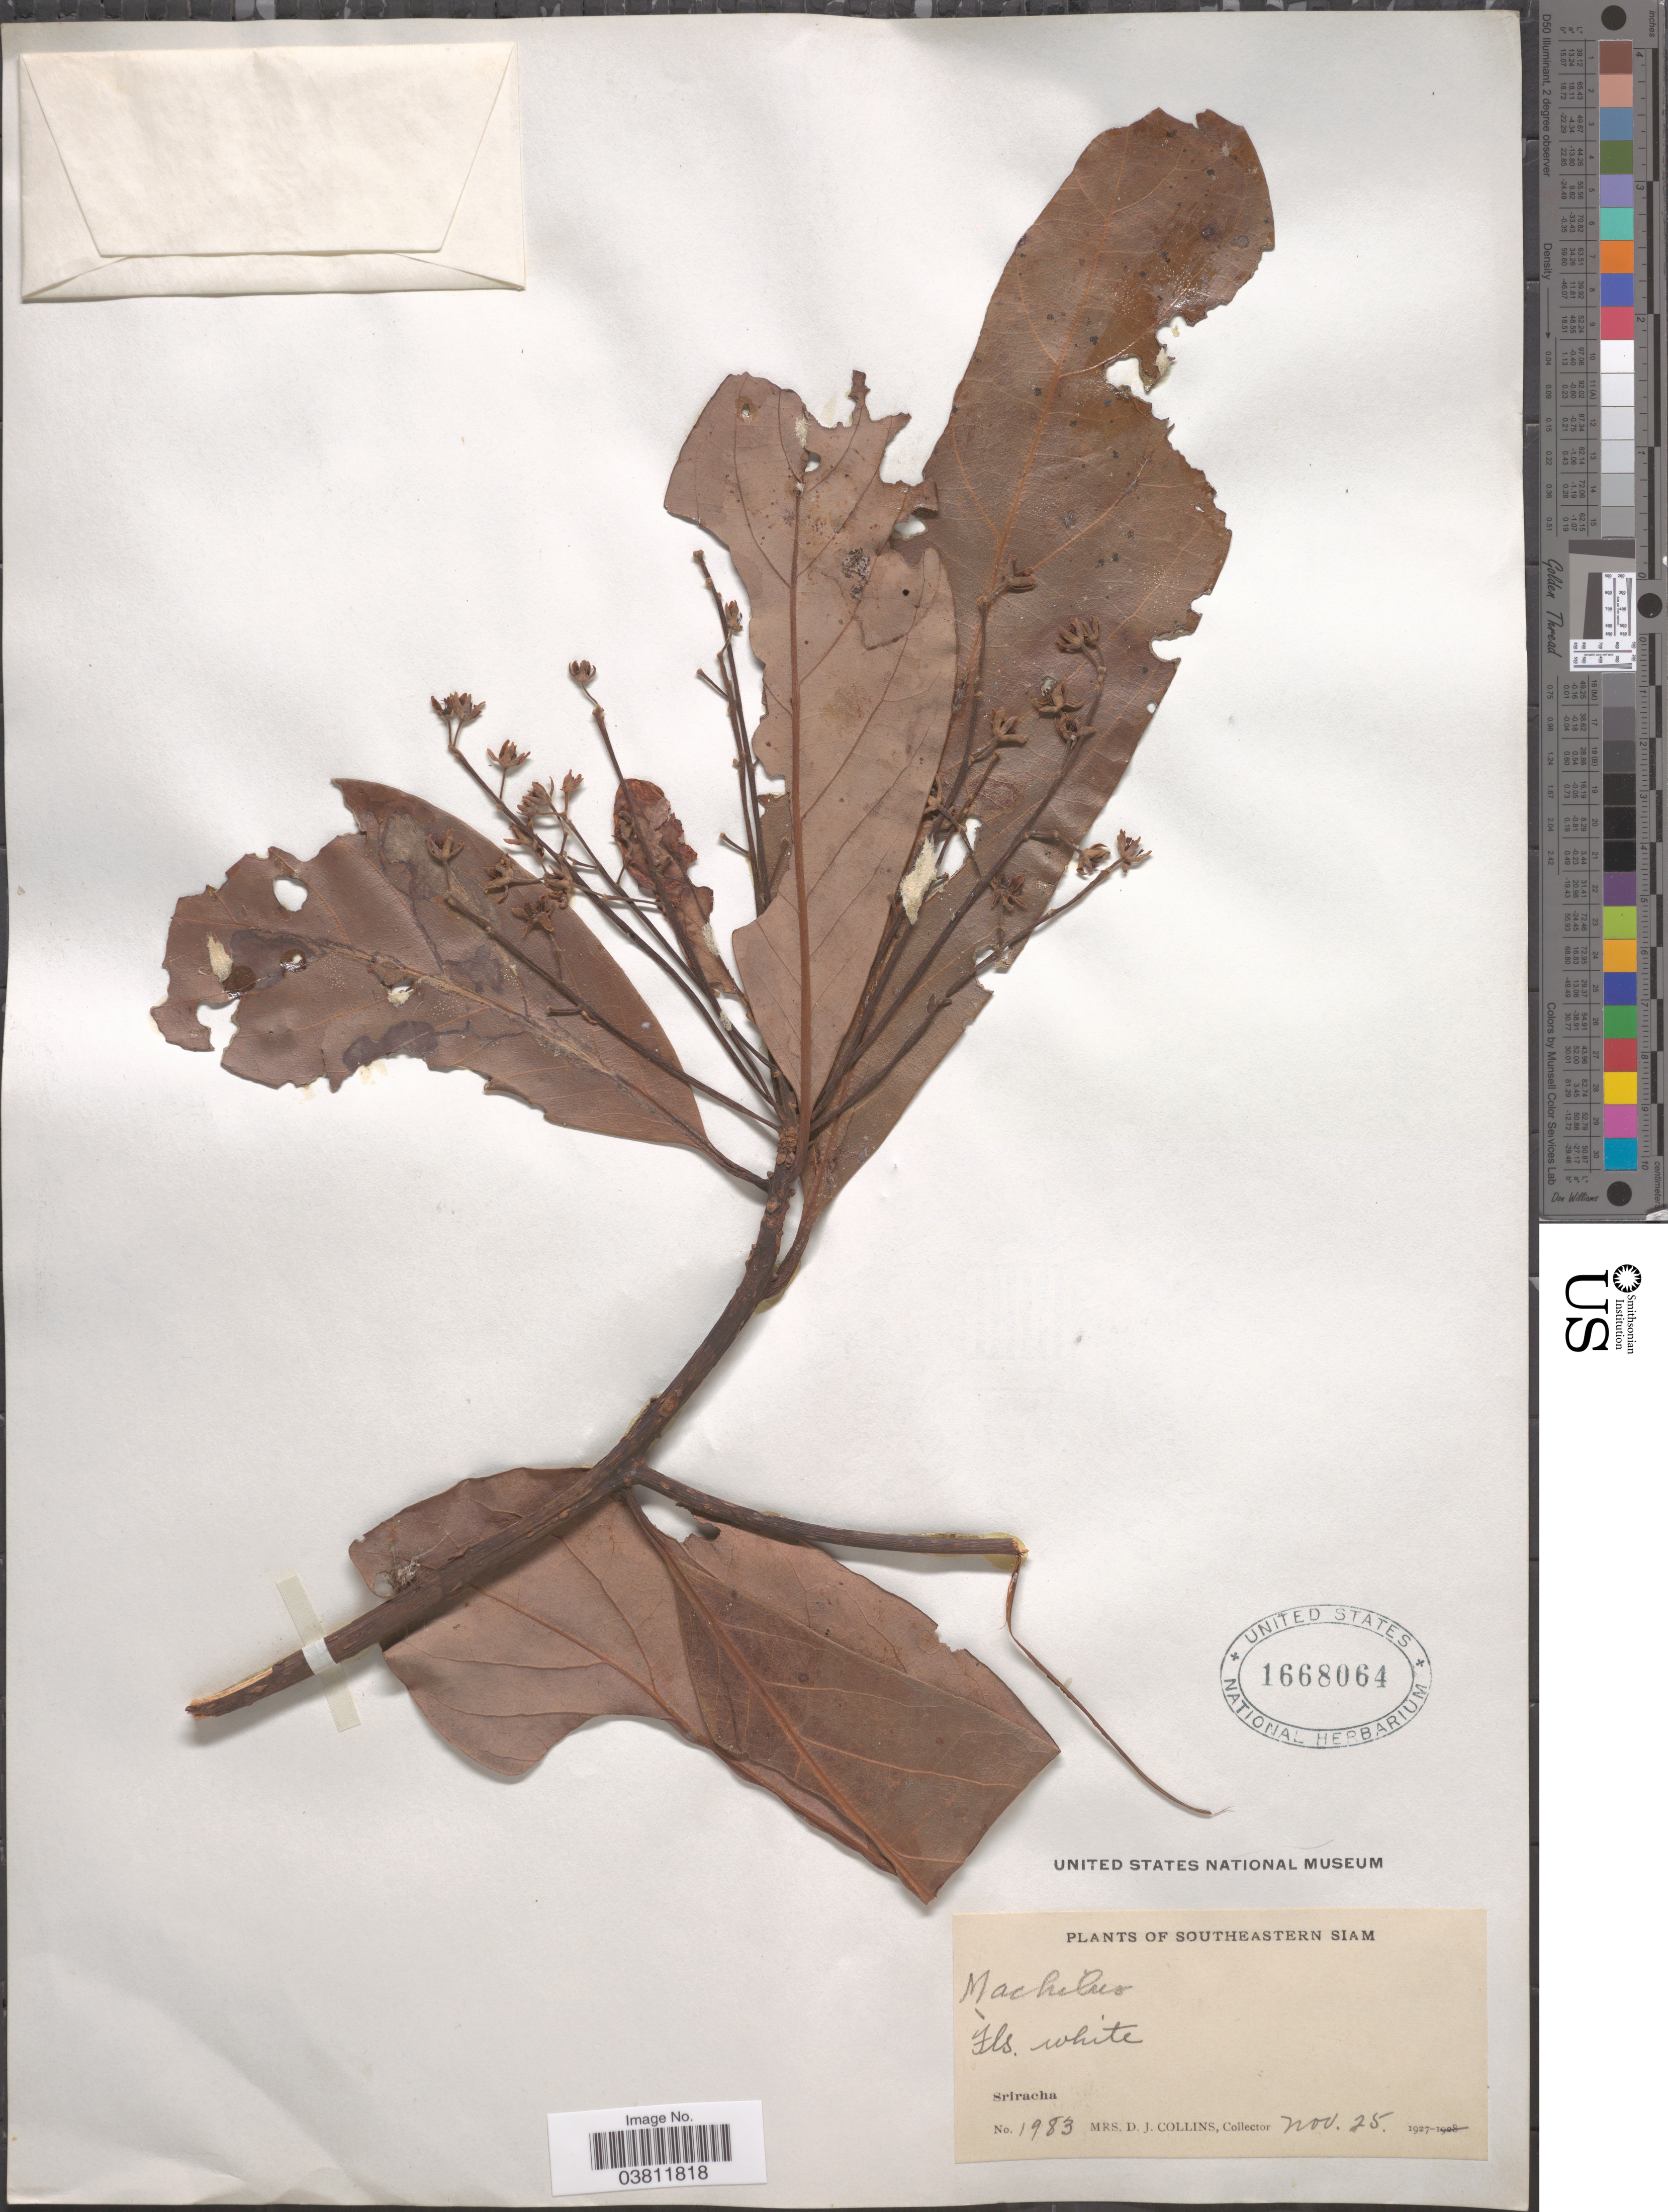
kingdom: Plantae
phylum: Tracheophyta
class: Magnoliopsida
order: Laurales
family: Lauraceae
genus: Machilus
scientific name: Machilus sp.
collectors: Mrs. D. J. Collins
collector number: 1983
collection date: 1927-11-25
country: Thailand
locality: Southeastern Siam. Sriracha.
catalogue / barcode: US 1668064